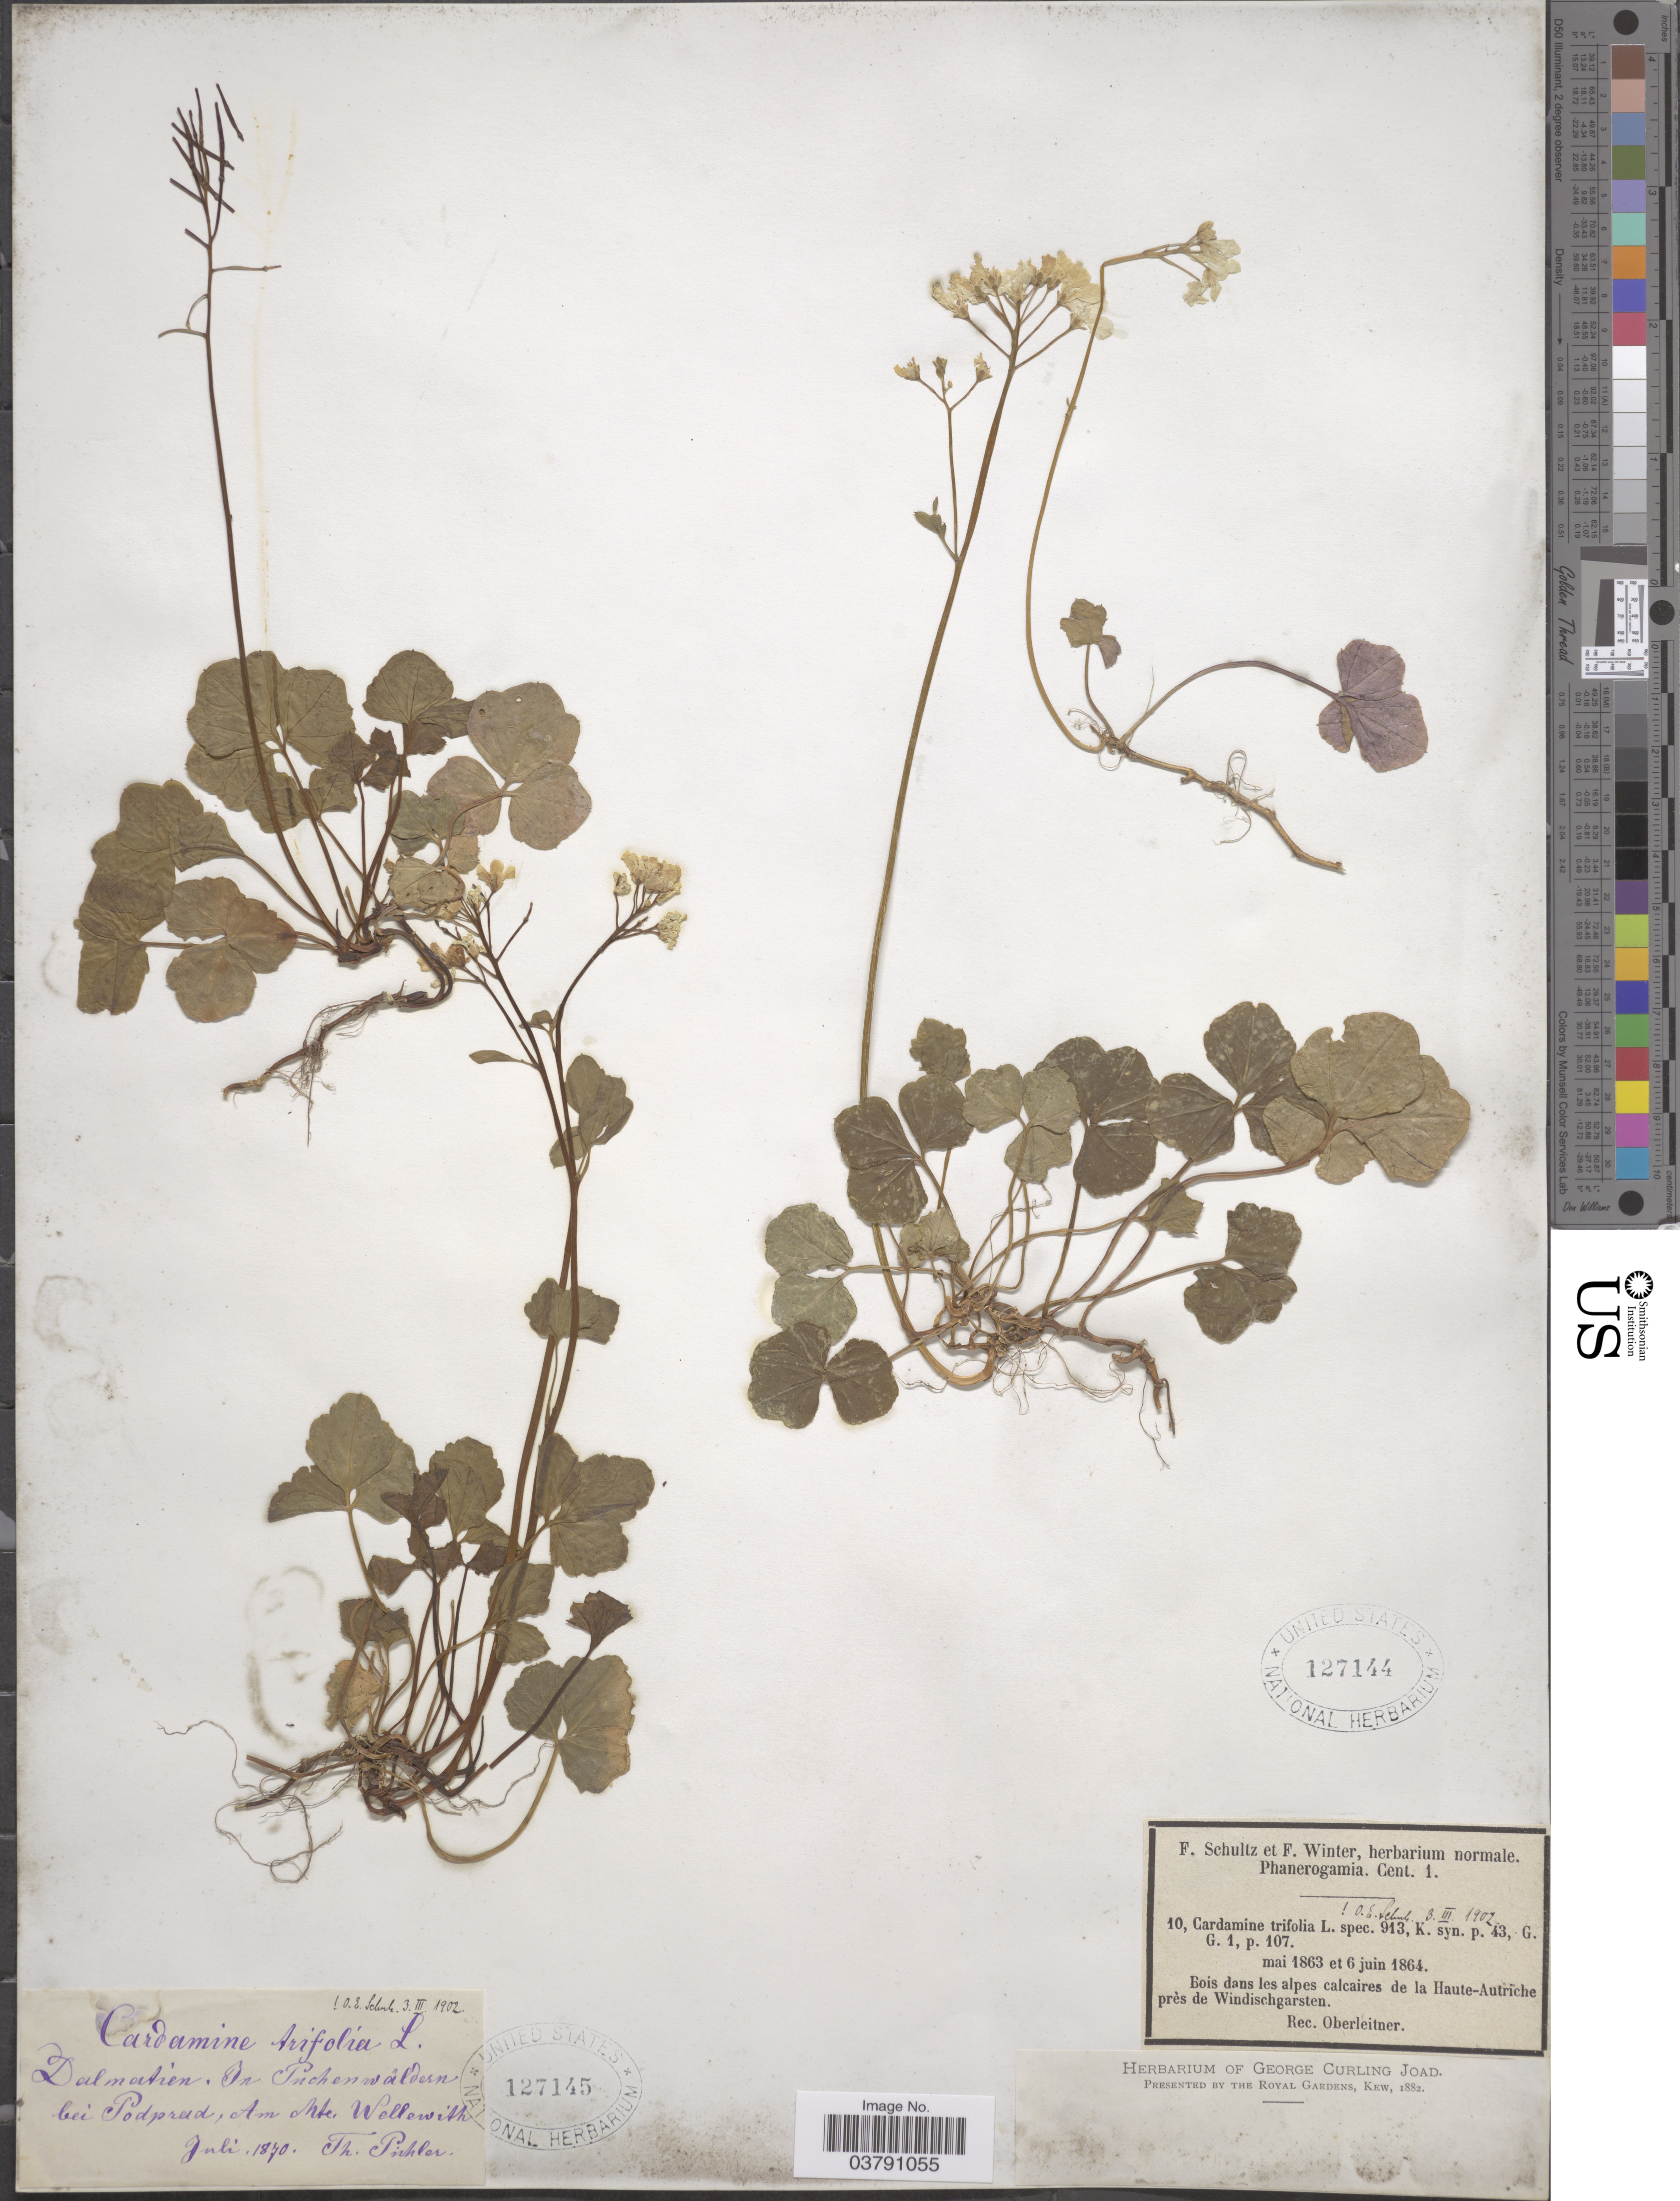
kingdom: Plantae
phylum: Tracheophyta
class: Magnoliopsida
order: Brassicales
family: Brassicaceae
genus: Cardamine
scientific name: Cardamine trifolia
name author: L.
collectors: T. Pichler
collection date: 1870-07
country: Croatia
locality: Dalmatien. In Puchenwälden bei Podprad, Am Mte. Wellewith.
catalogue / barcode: US 127145-2